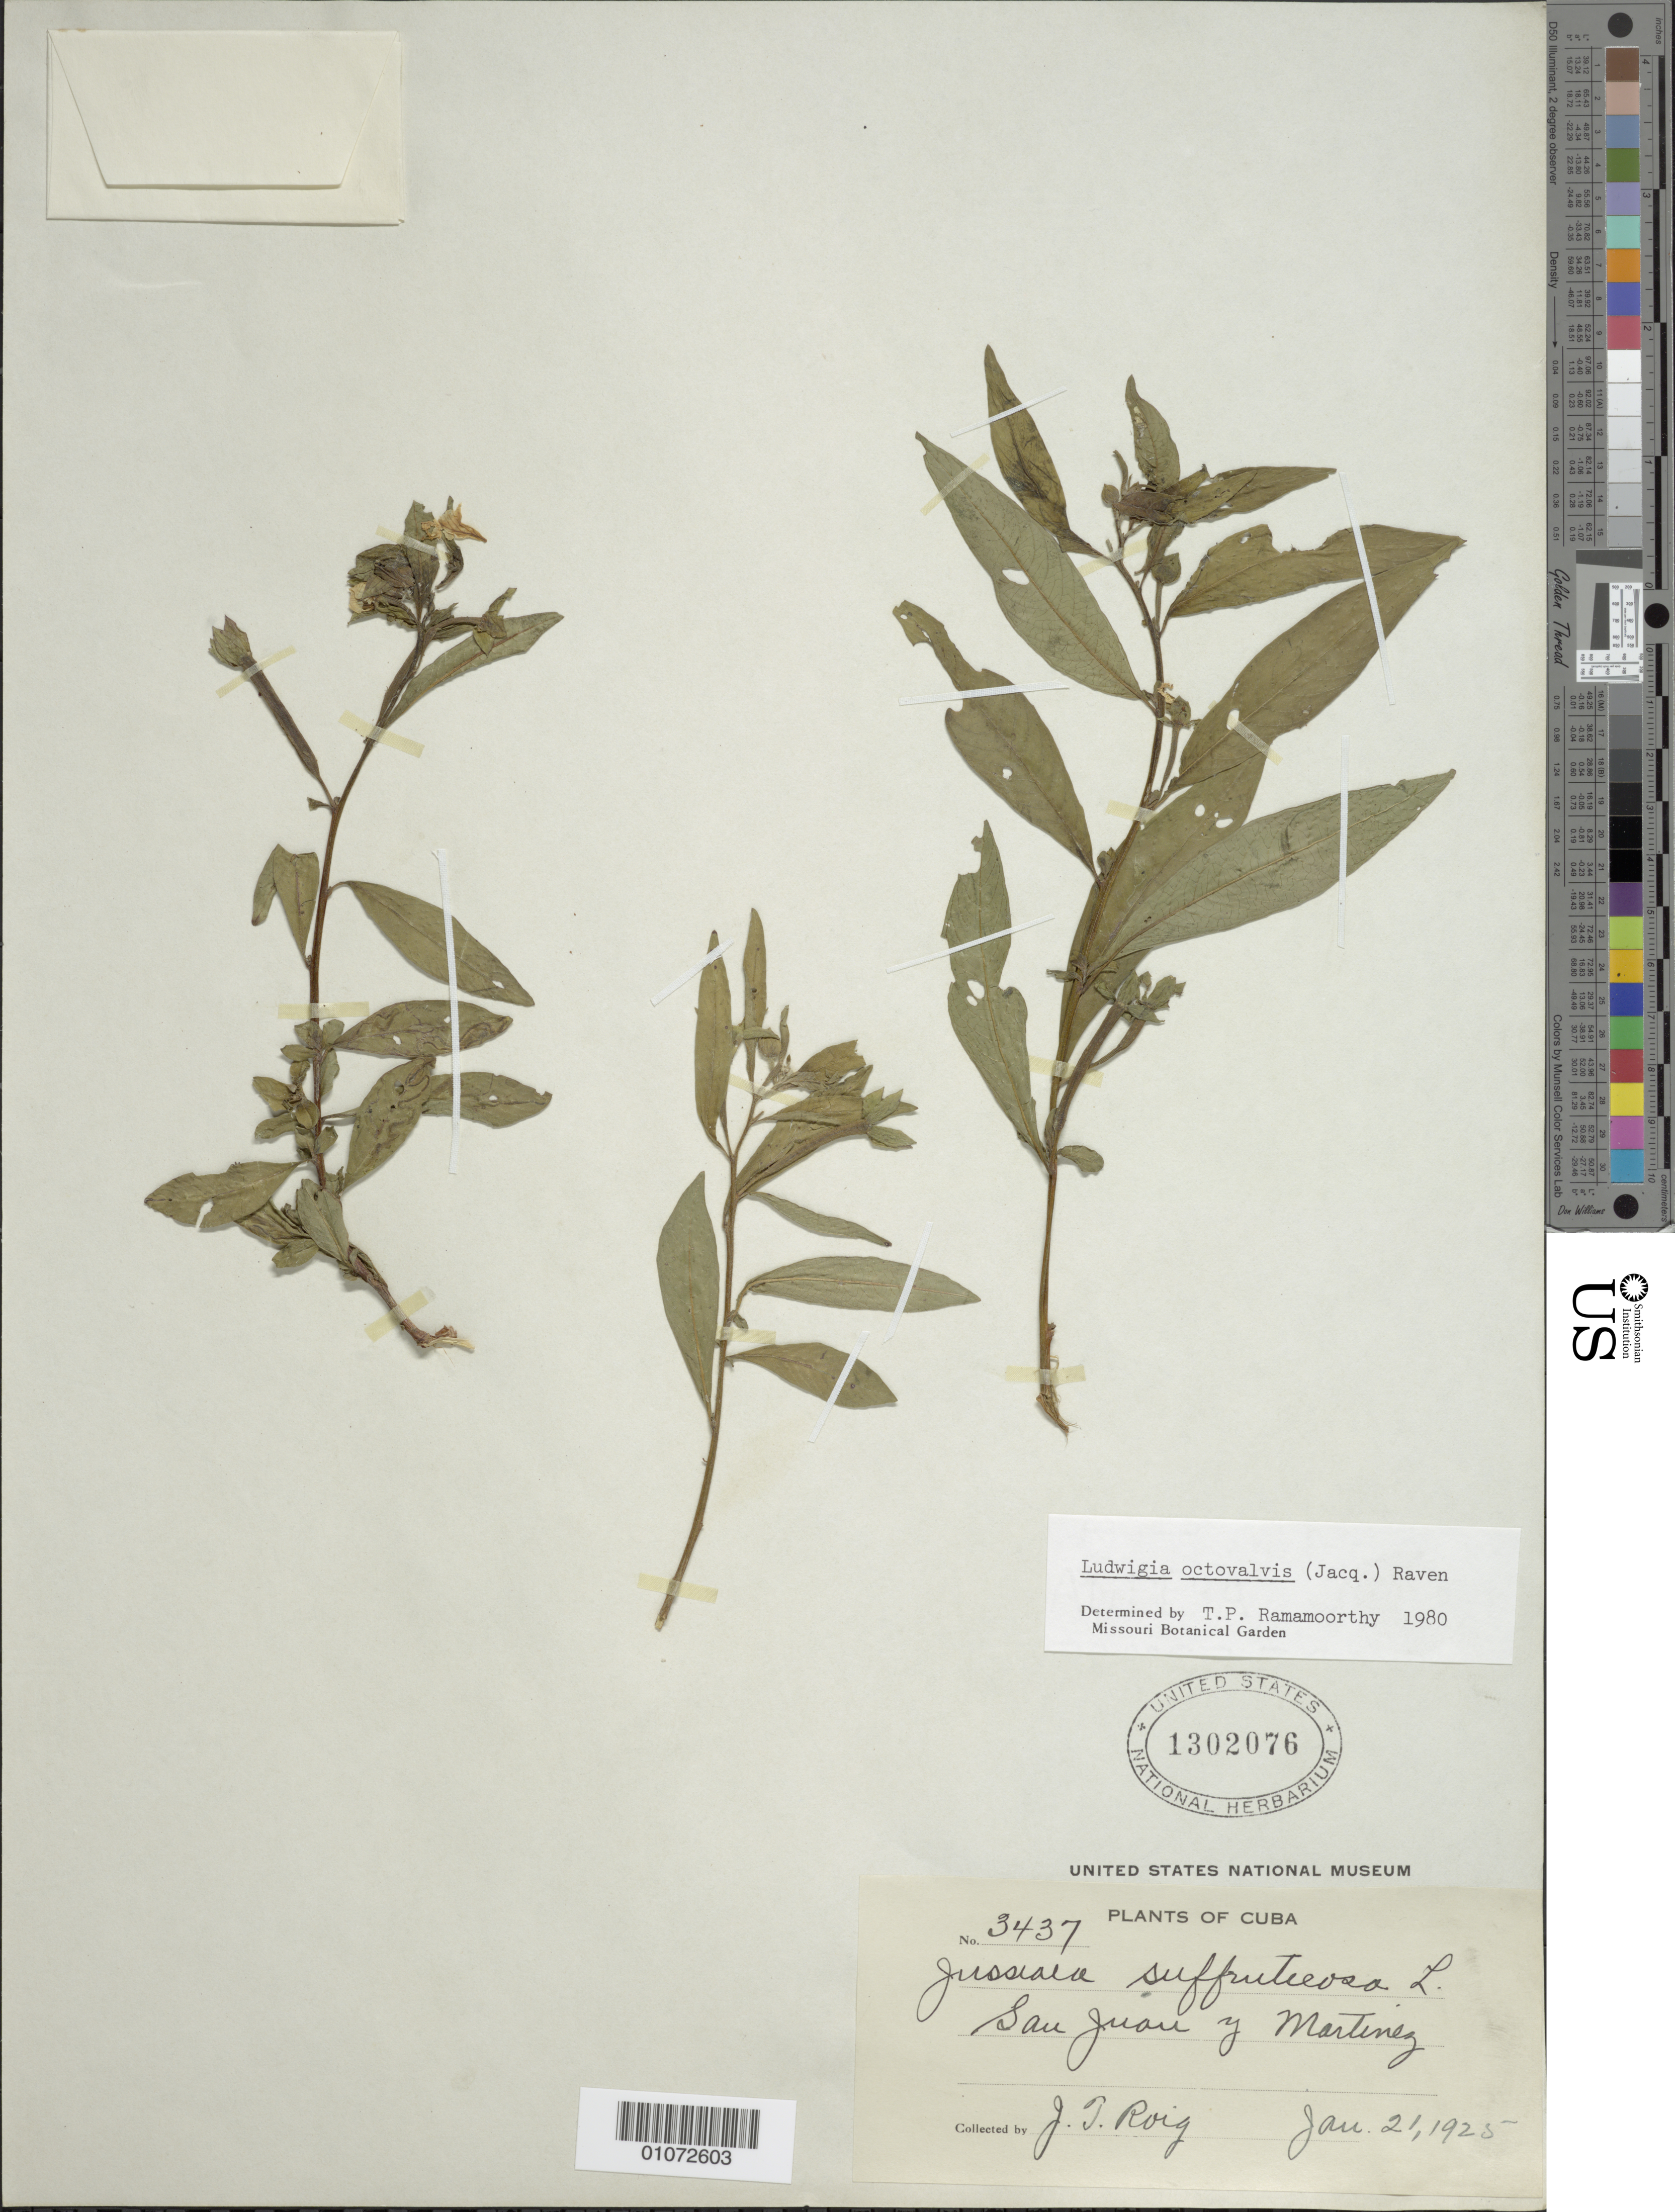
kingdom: Plantae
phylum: Tracheophyta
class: Magnoliopsida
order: Myrtales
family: Onagraceae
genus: Ludwigia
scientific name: Ludwigia octovalvis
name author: (Jacq.) P.H. Raven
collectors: J. Roig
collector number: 3437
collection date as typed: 21 Jan 1925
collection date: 1925-01-21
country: Cuba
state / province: Santiago de Cuba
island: Cuba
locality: San Juan and Martinez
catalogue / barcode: US 1302076